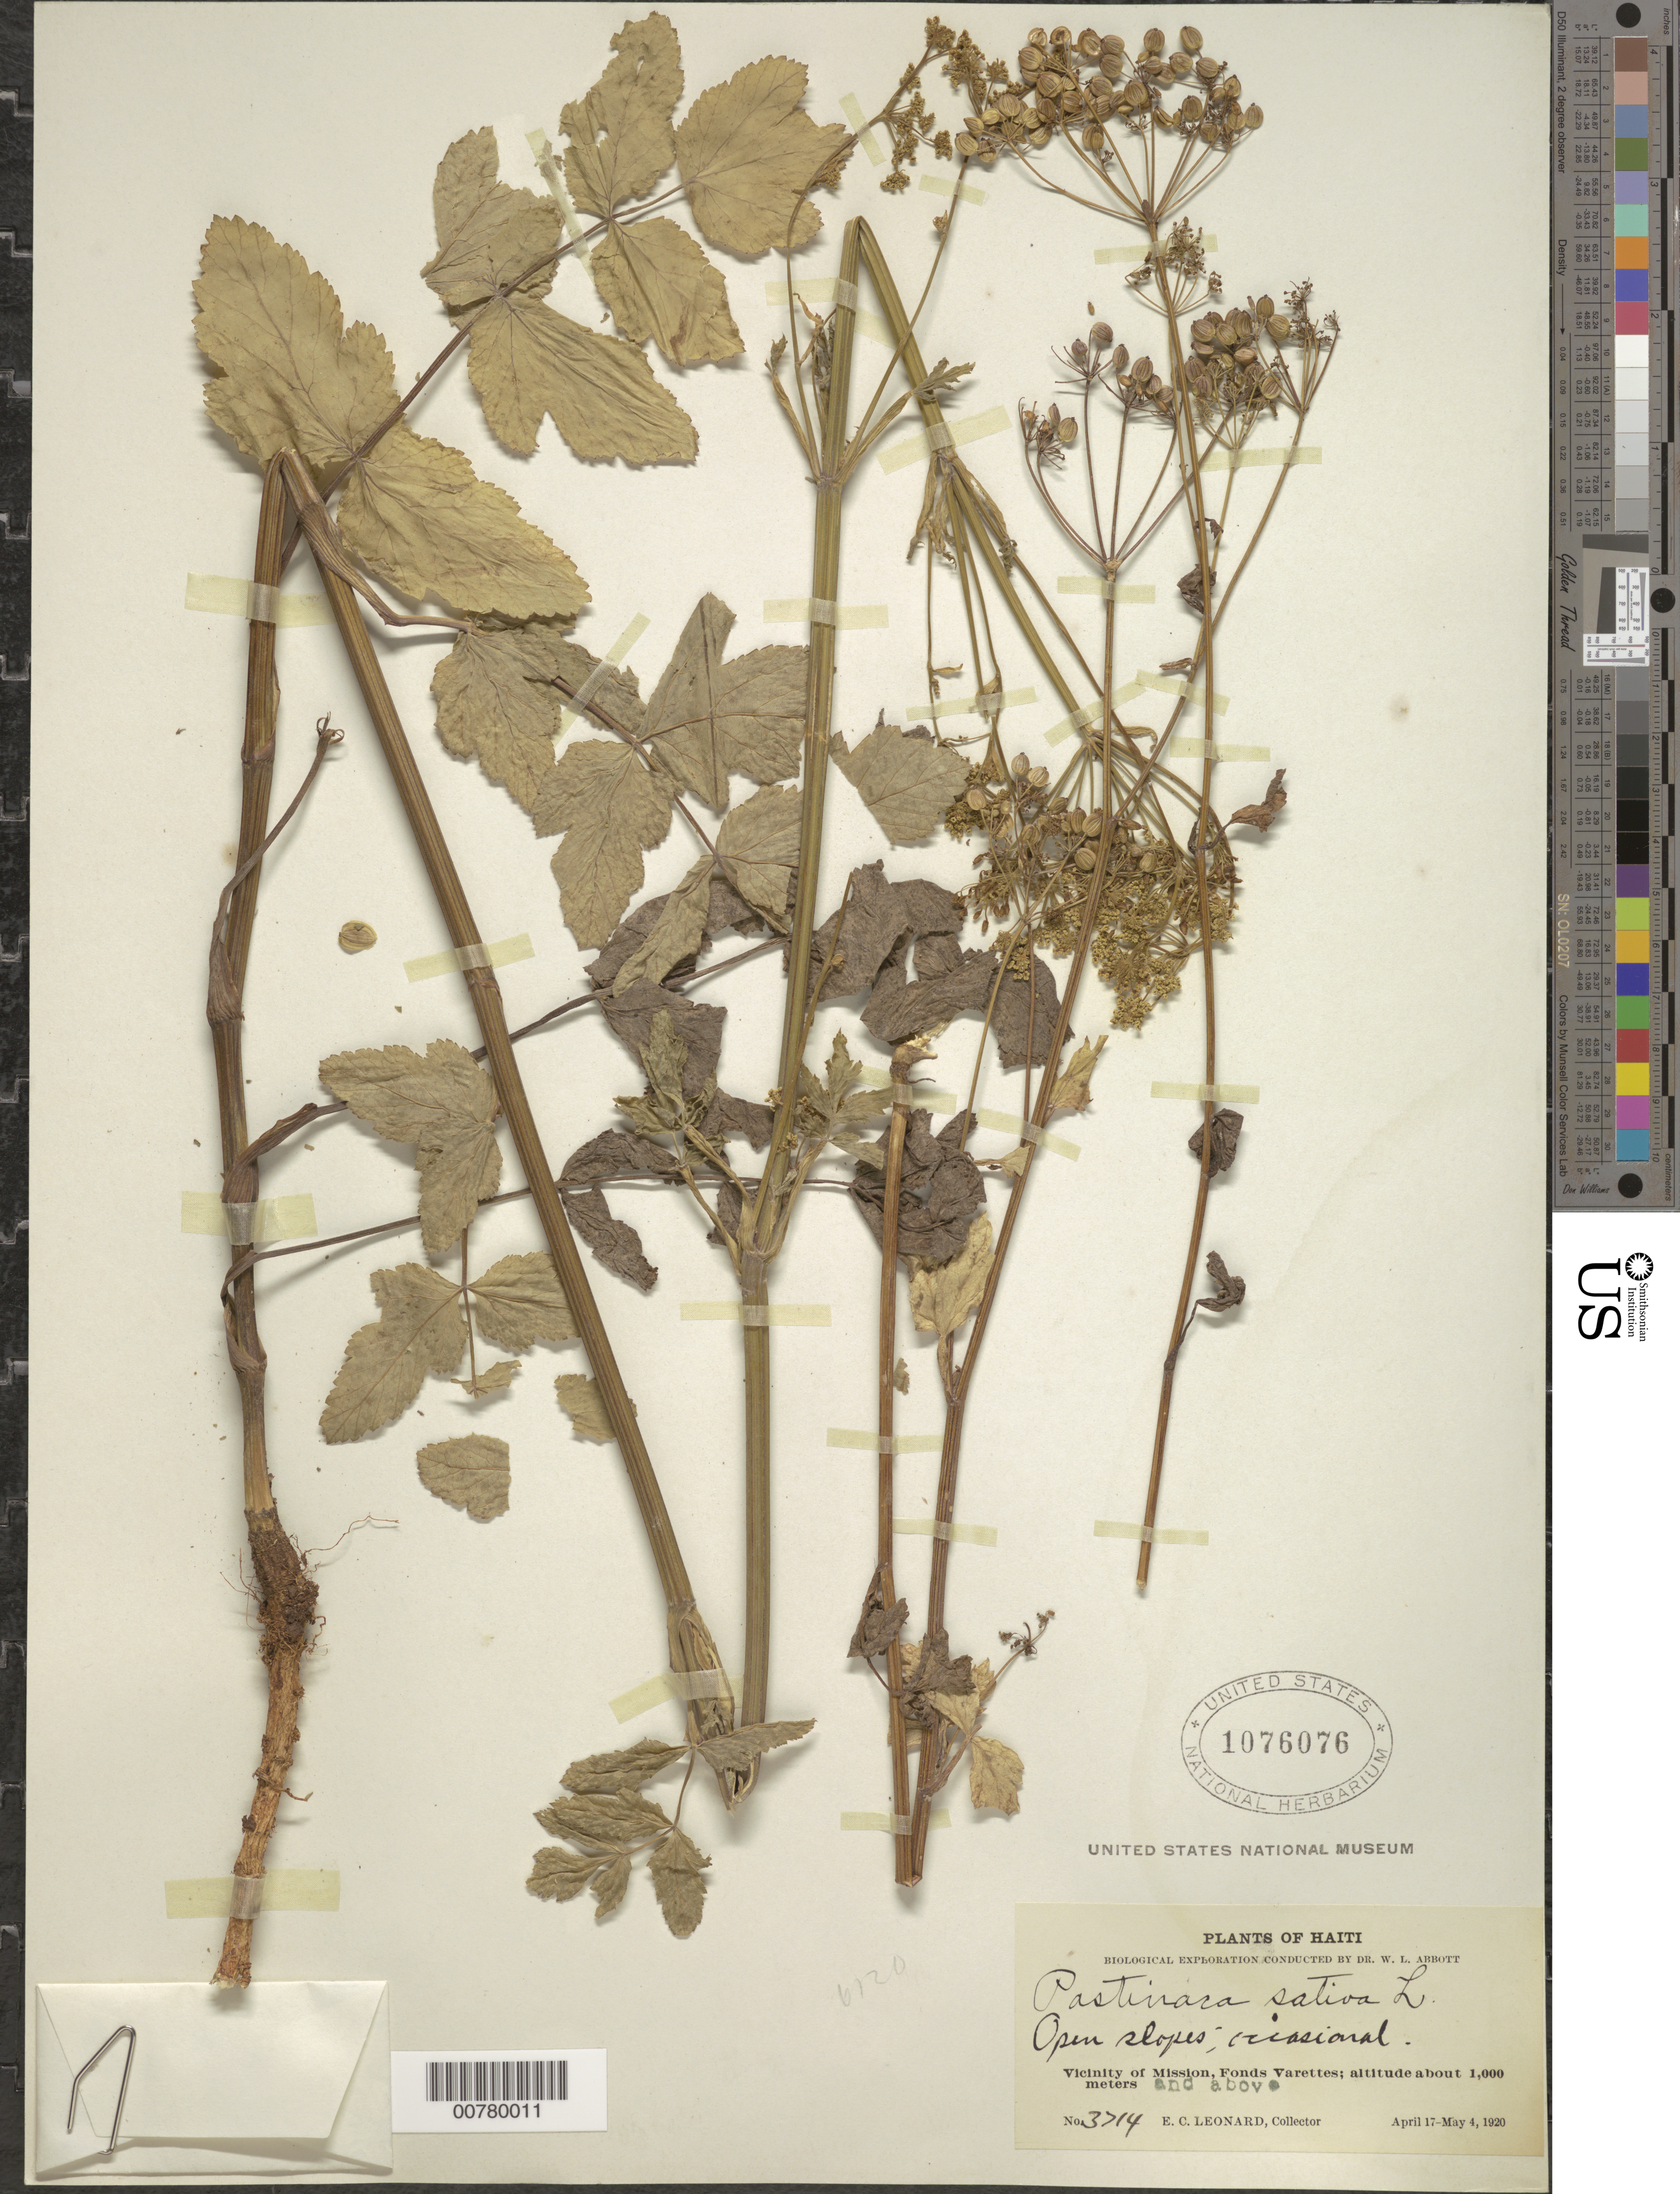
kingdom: Plantae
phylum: Tracheophyta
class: Magnoliopsida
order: Apiales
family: Apiaceae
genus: Pastinaca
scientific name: Pastinaca sativa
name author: L.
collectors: E. C. Leonard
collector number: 3714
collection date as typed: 17 Apr 1920 04 May 1920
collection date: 1920-04-17/1920-05-04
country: Haiti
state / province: Ouest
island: Hispaniola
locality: Fonds Varettes, vicinity of Mission.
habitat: Open slopes.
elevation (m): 1000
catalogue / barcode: US 1076076